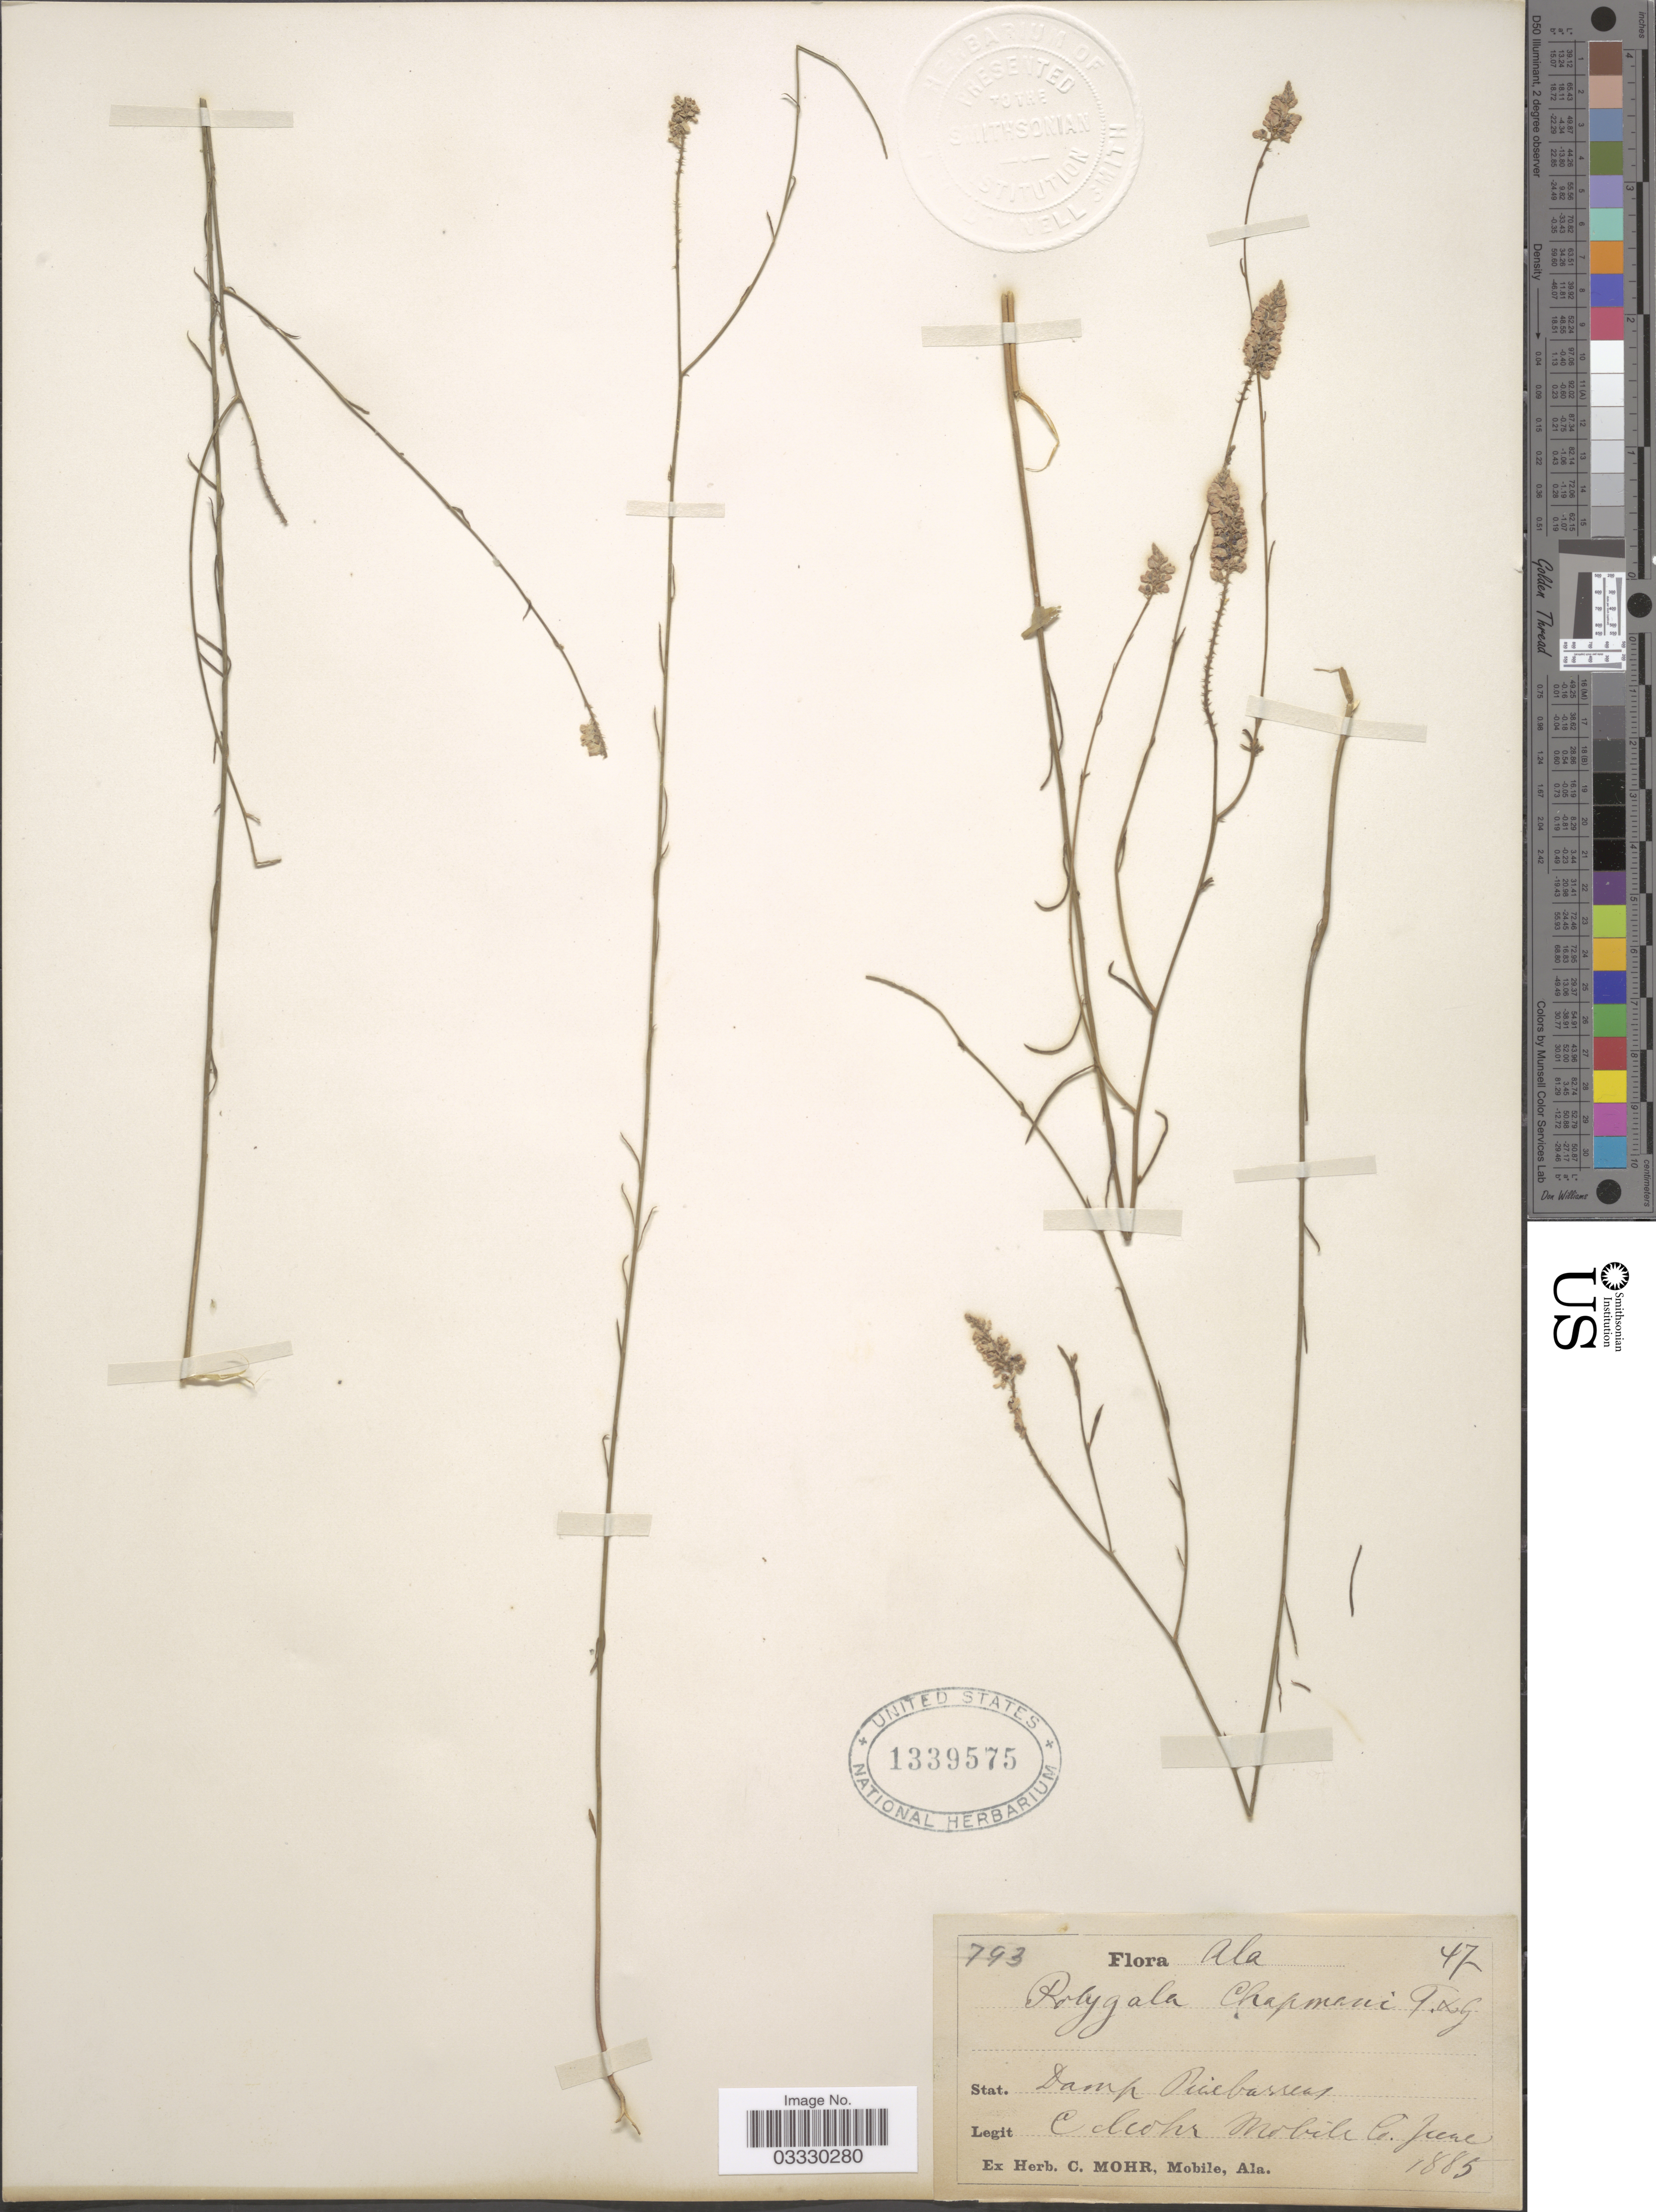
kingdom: Plantae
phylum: Tracheophyta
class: Magnoliopsida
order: Fabales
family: Polygalaceae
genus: Polygala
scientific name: Polygala chapmanii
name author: Torr. & A. Gray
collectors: Mohr, C. T. (herbarium)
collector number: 793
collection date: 1885-06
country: United States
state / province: Alabama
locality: Mobile Co.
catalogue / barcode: US 1339575